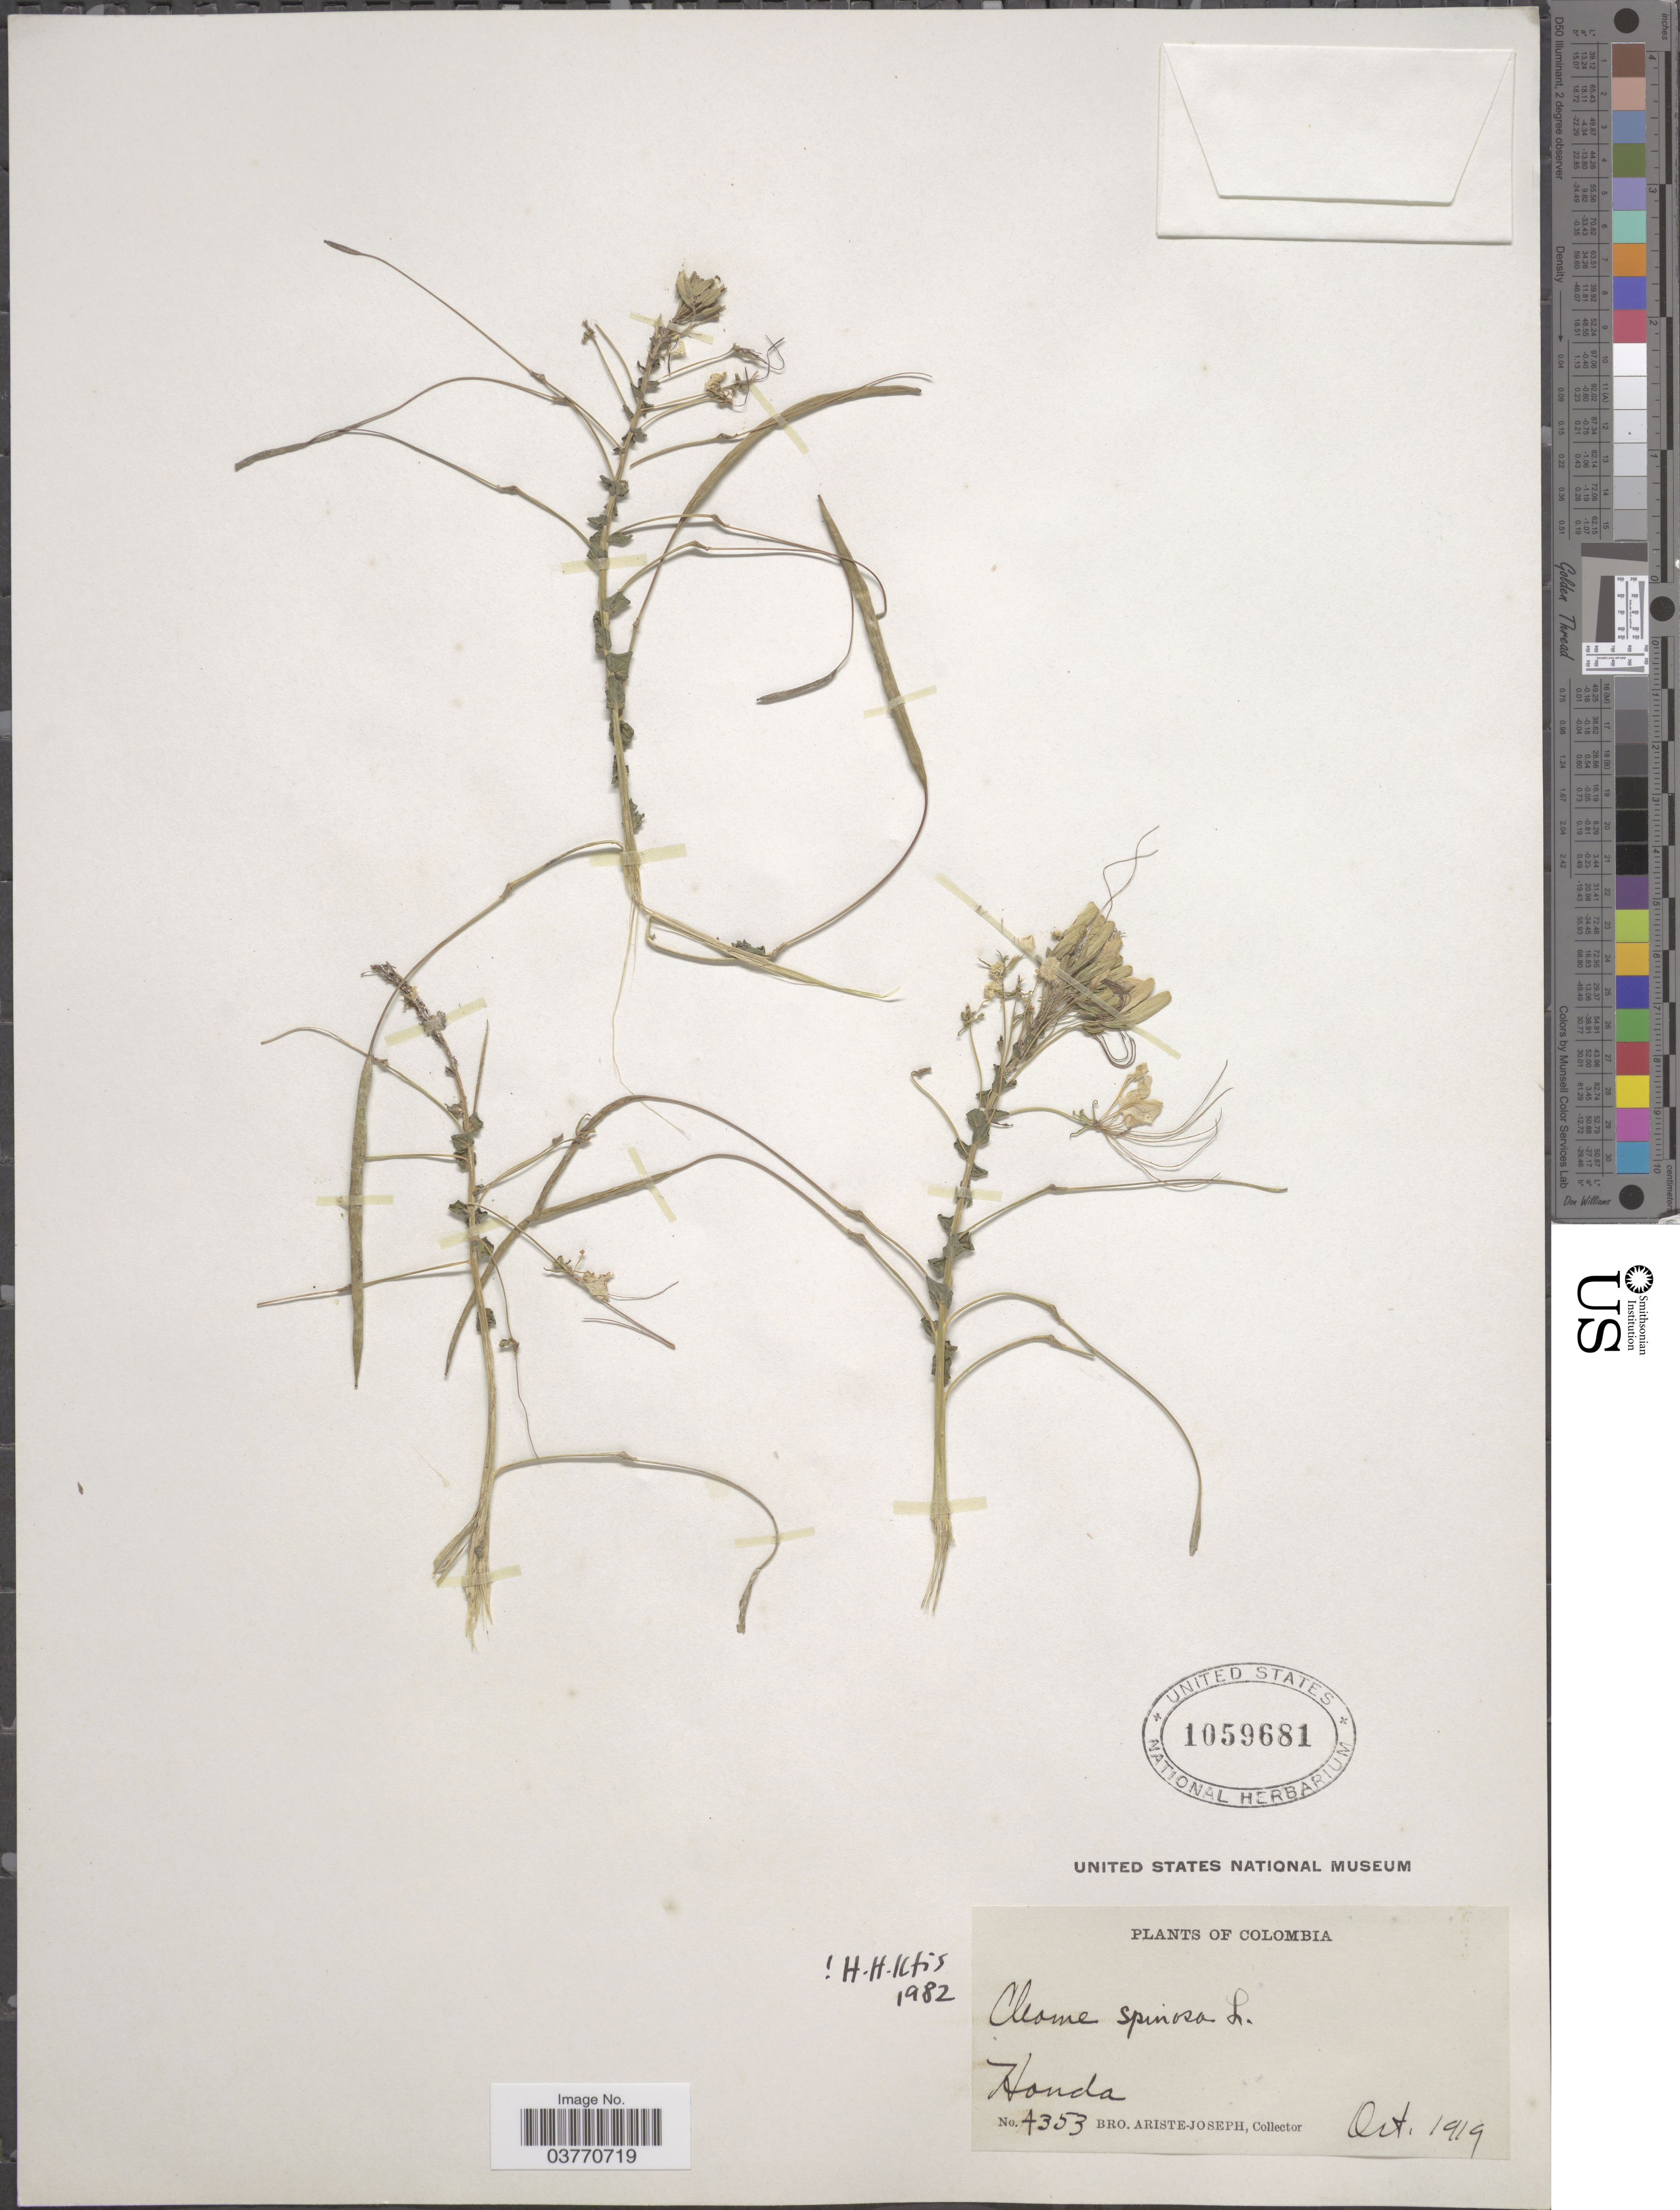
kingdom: Plantae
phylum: Tracheophyta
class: Magnoliopsida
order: Brassicales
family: Cleomaceae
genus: Tarenaya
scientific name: Tarenaya spinosa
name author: (Jacq.) Raf.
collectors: Bro. Ariste-Joseph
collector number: A353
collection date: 1919-10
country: Colombia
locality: Honda.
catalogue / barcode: US 1059681